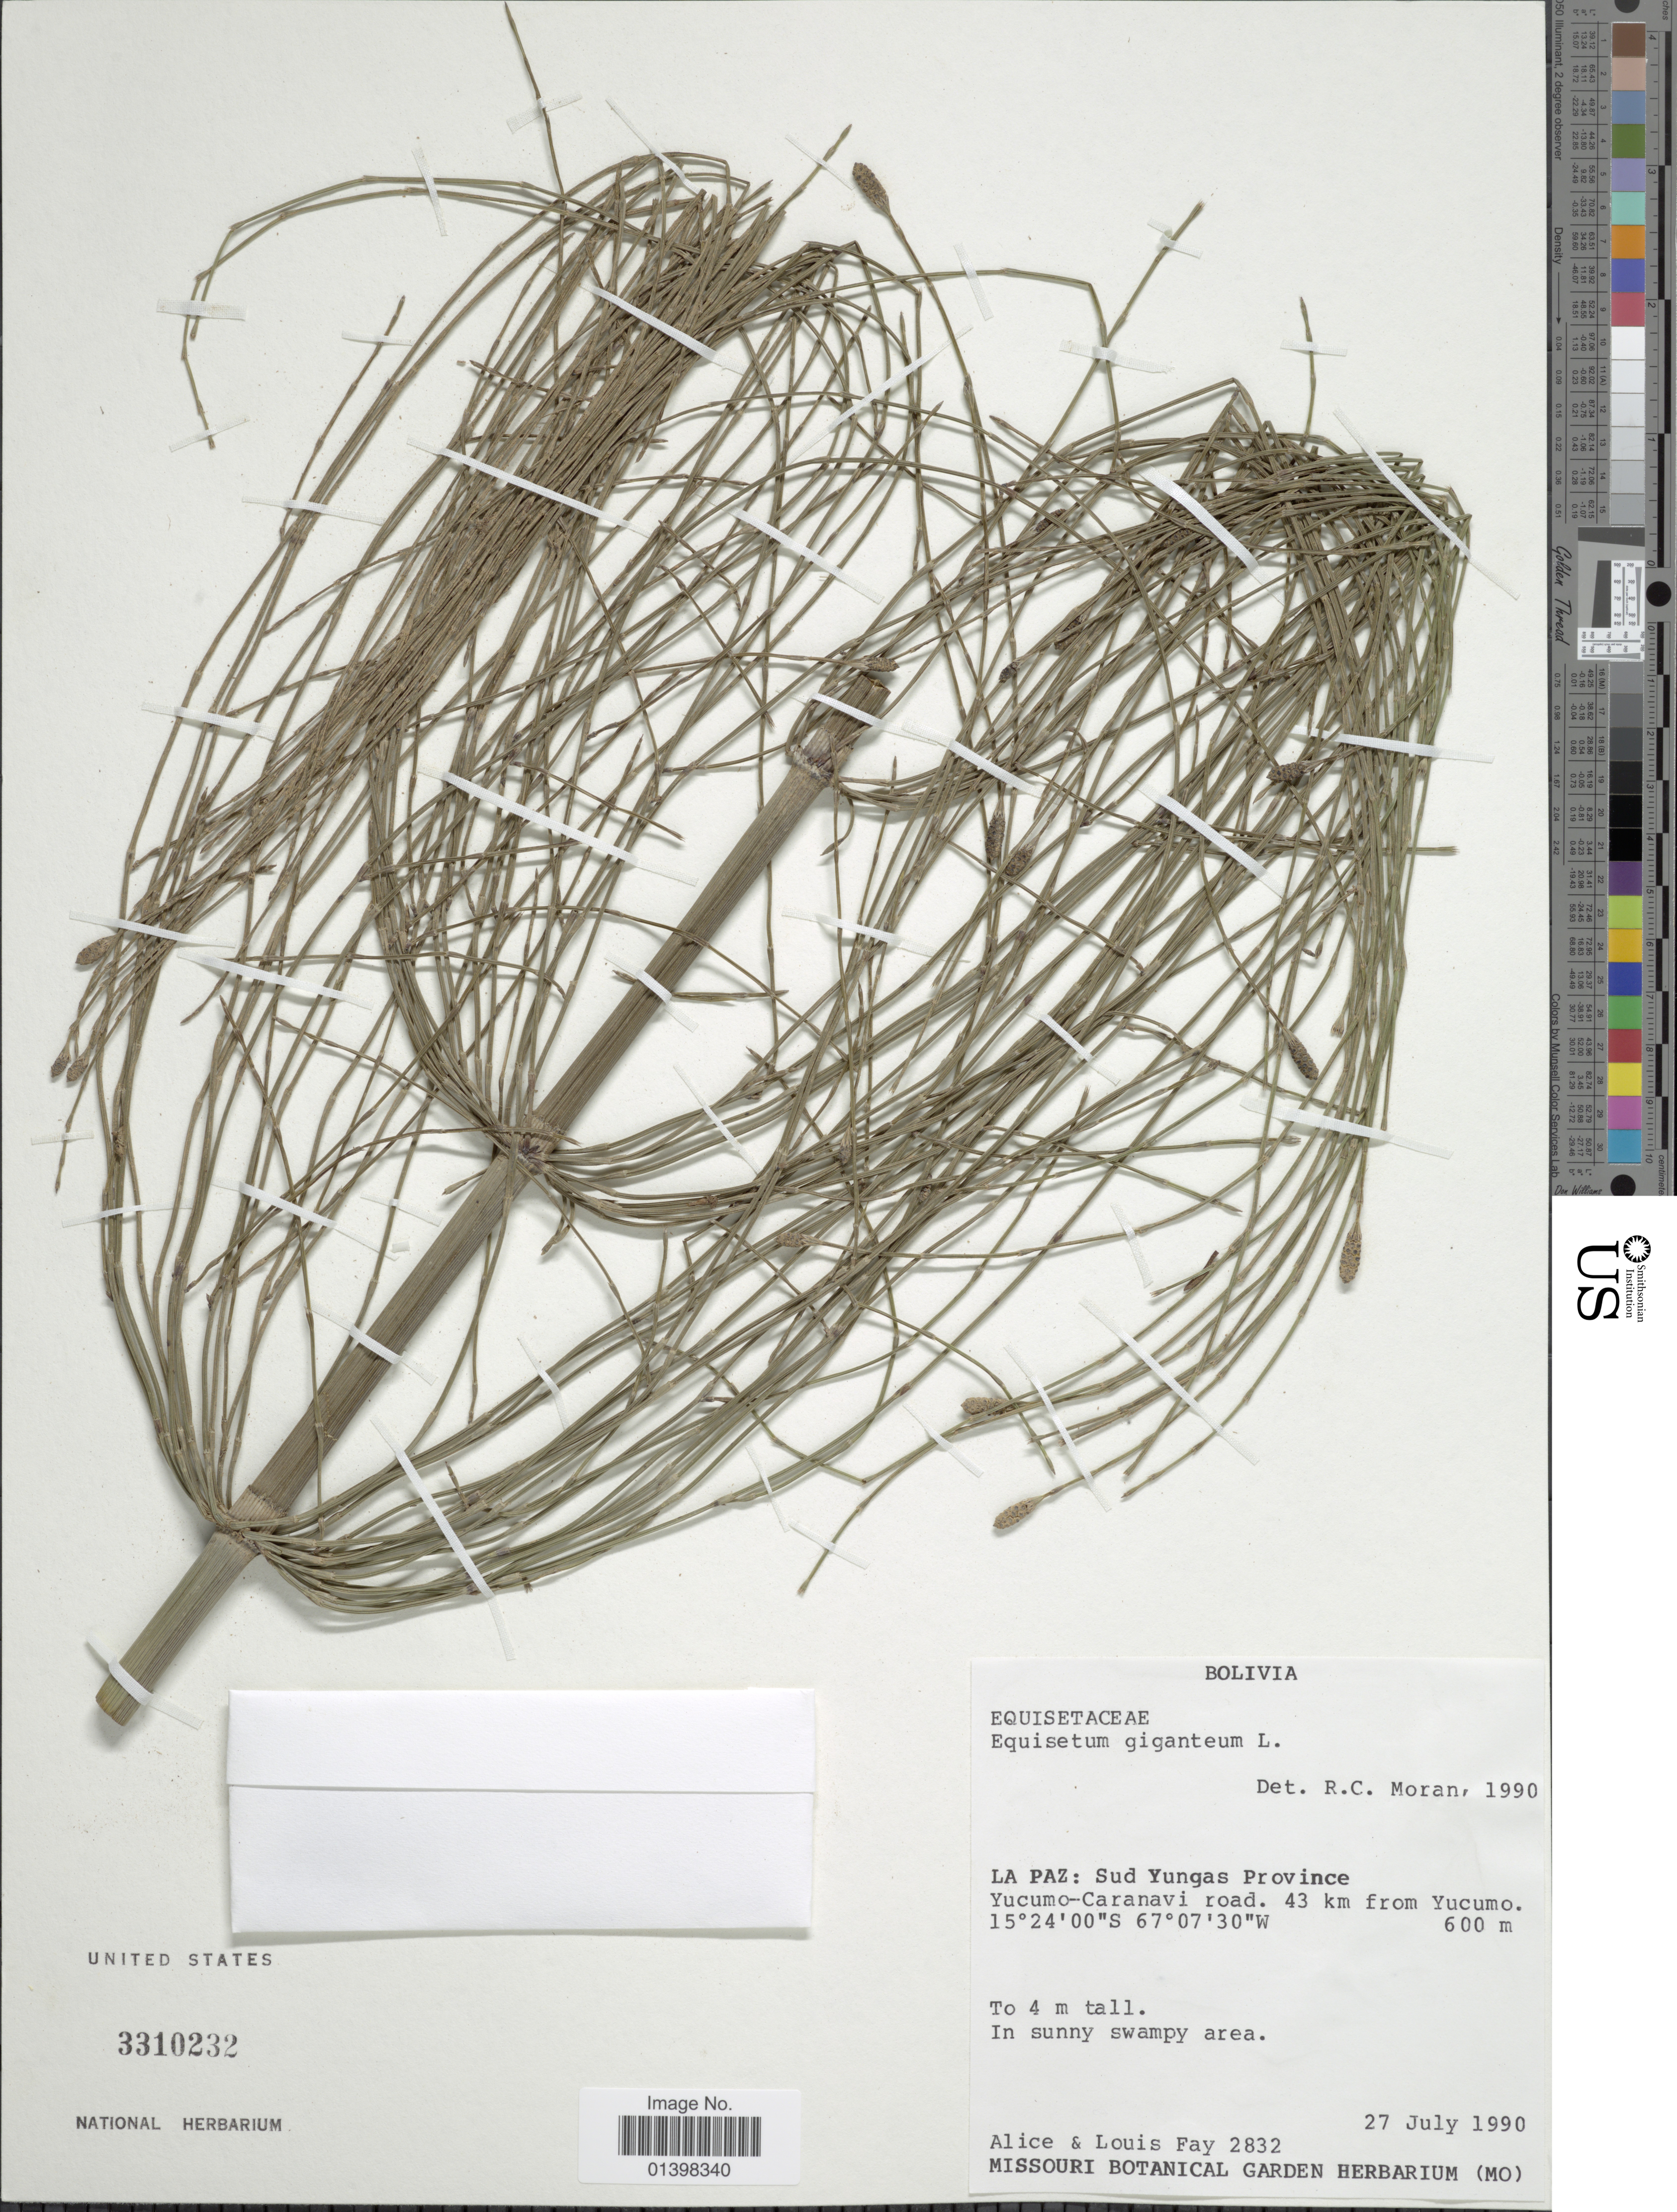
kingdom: Plantae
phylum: Tracheophyta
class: Polypodiopsida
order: Equisetales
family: Equisetaceae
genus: Equisetum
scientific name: Equisetum giganteum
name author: L.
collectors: A. Fay & L. Fay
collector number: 2832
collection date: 1990-07-27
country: Bolivia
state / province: La Paz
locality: Sud Yungas Province, Yucumo-Caranavi road. 43 km from Yucumo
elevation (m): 600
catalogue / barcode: US 3310232